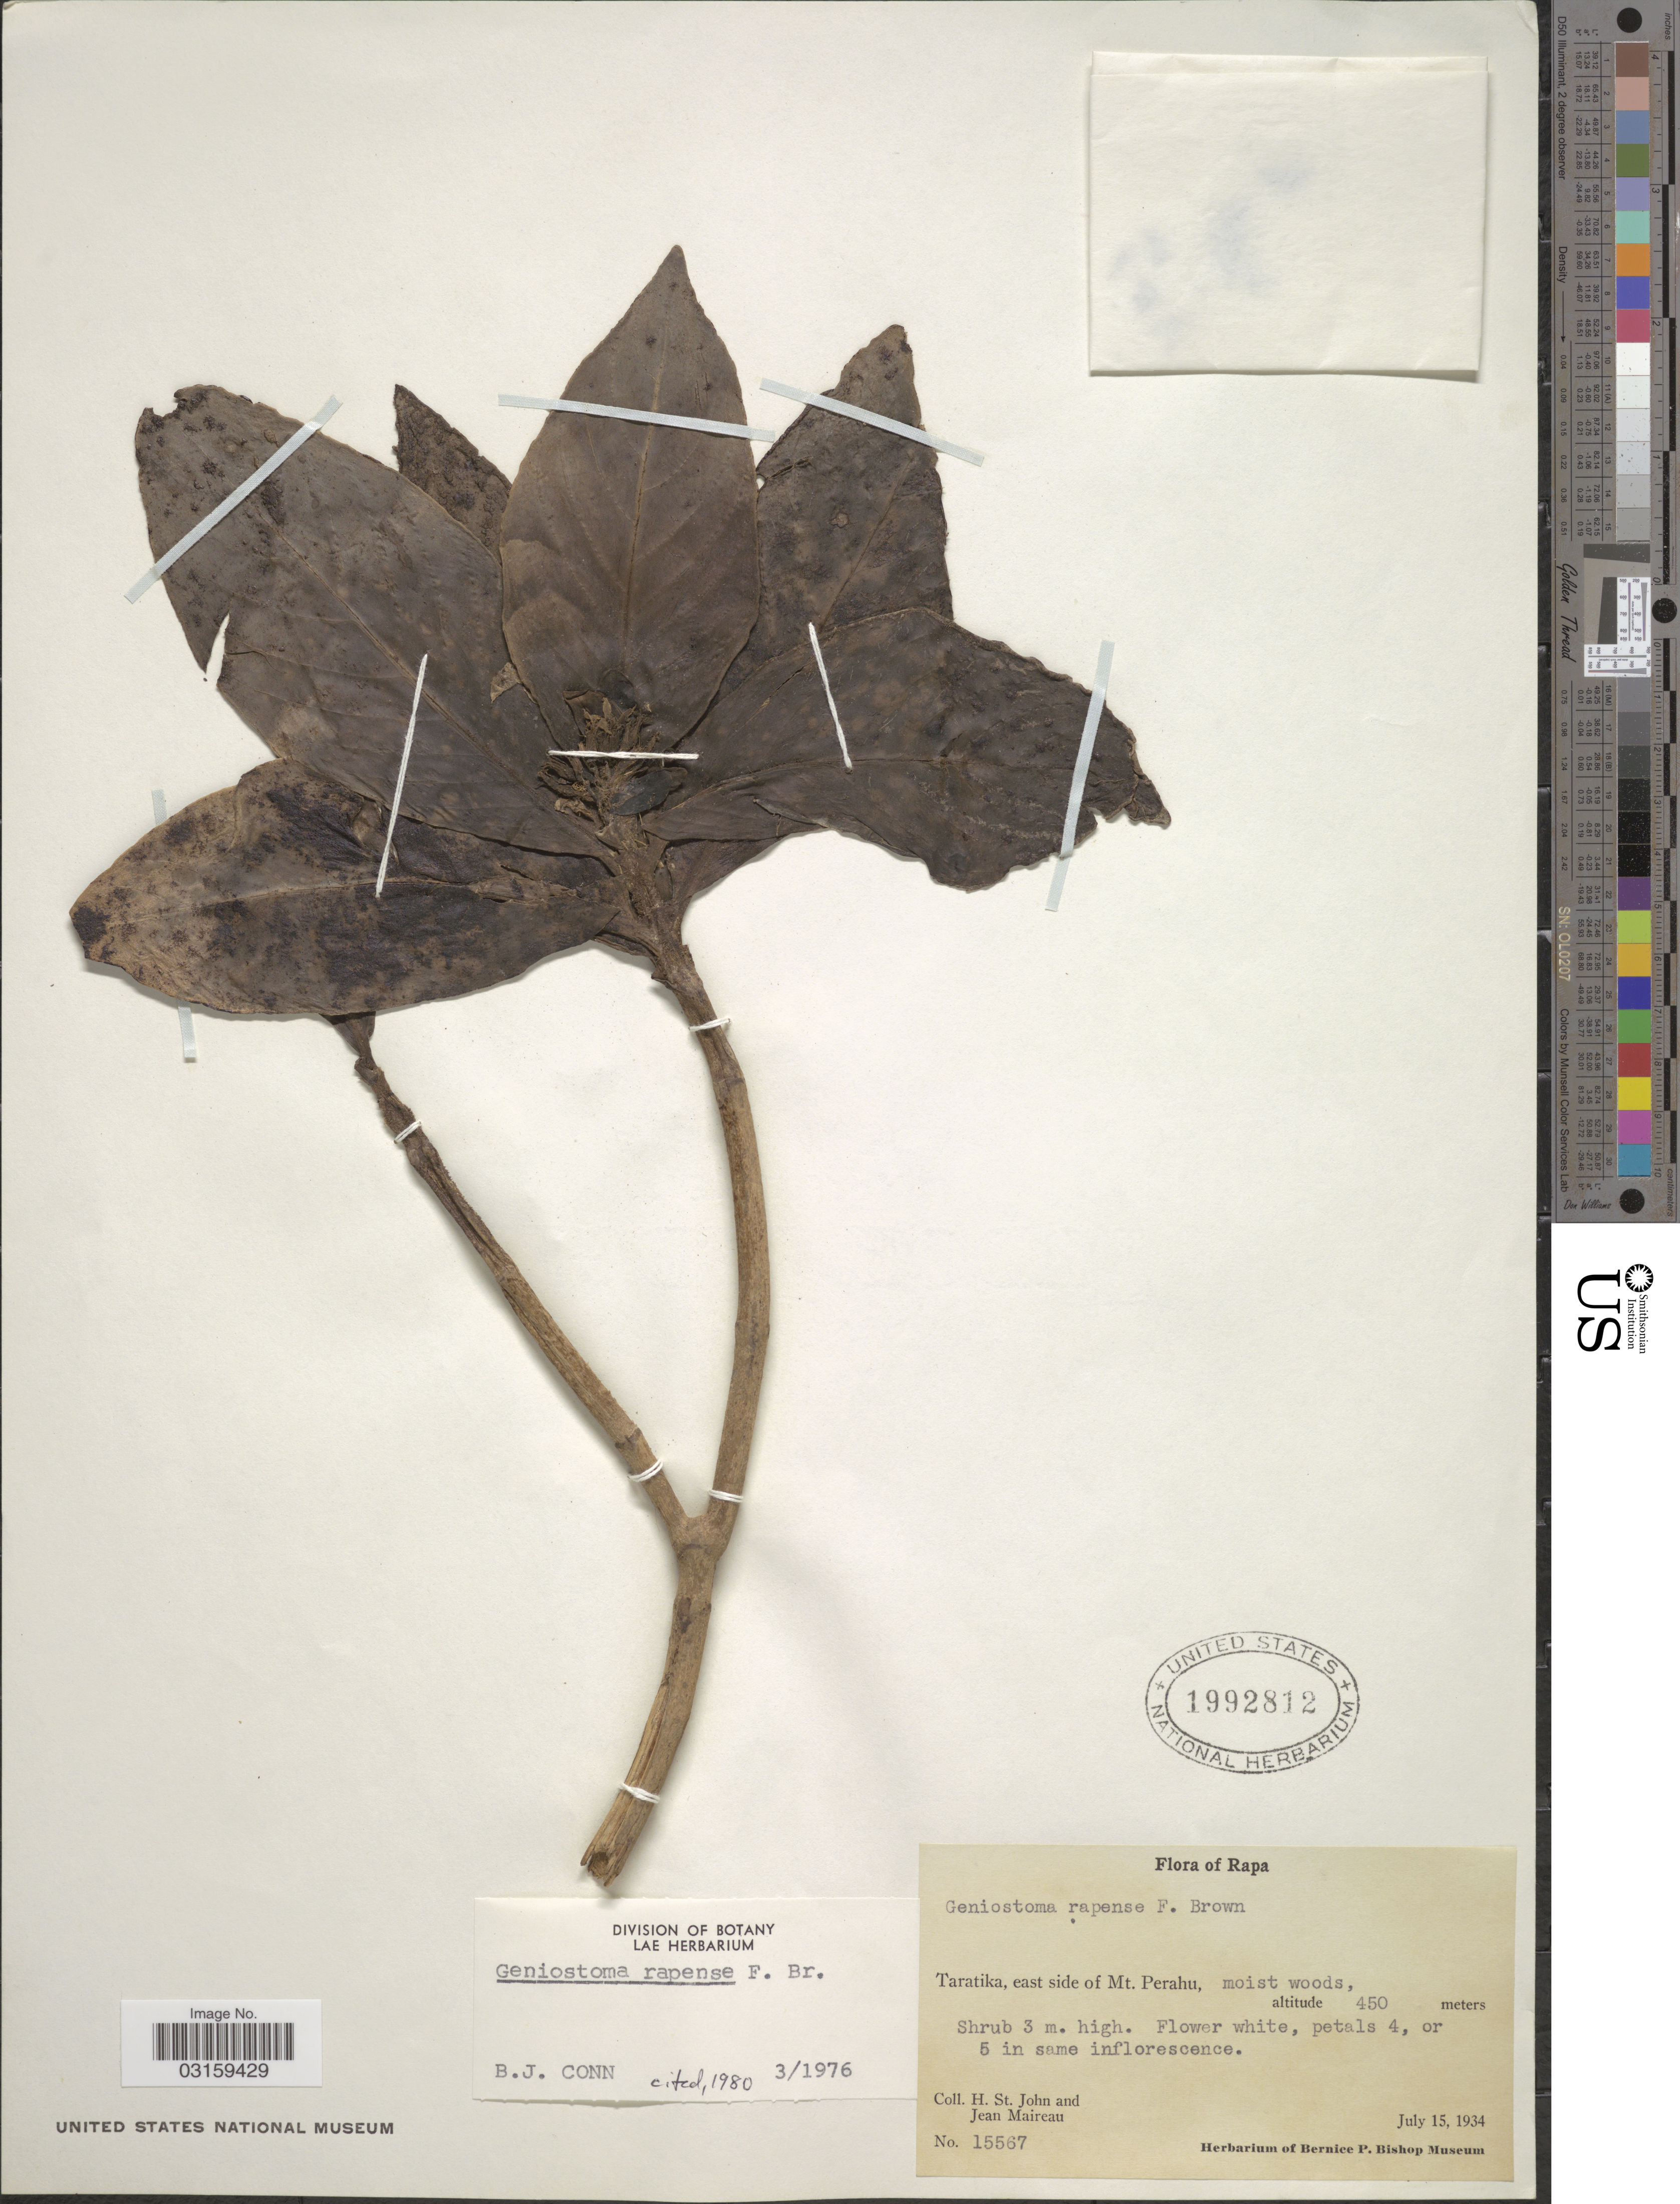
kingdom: Plantae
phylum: Tracheophyta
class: Magnoliopsida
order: Gentianales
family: Loganiaceae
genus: Geniostoma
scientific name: Geniostoma rapense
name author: F. Br.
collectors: H. St. John & J. Maireau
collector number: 15567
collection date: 1934-07-15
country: French Polynesia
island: Rapa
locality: Rapa. Taratika, east side of Mt. Perahu.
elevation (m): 450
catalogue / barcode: US 1992812